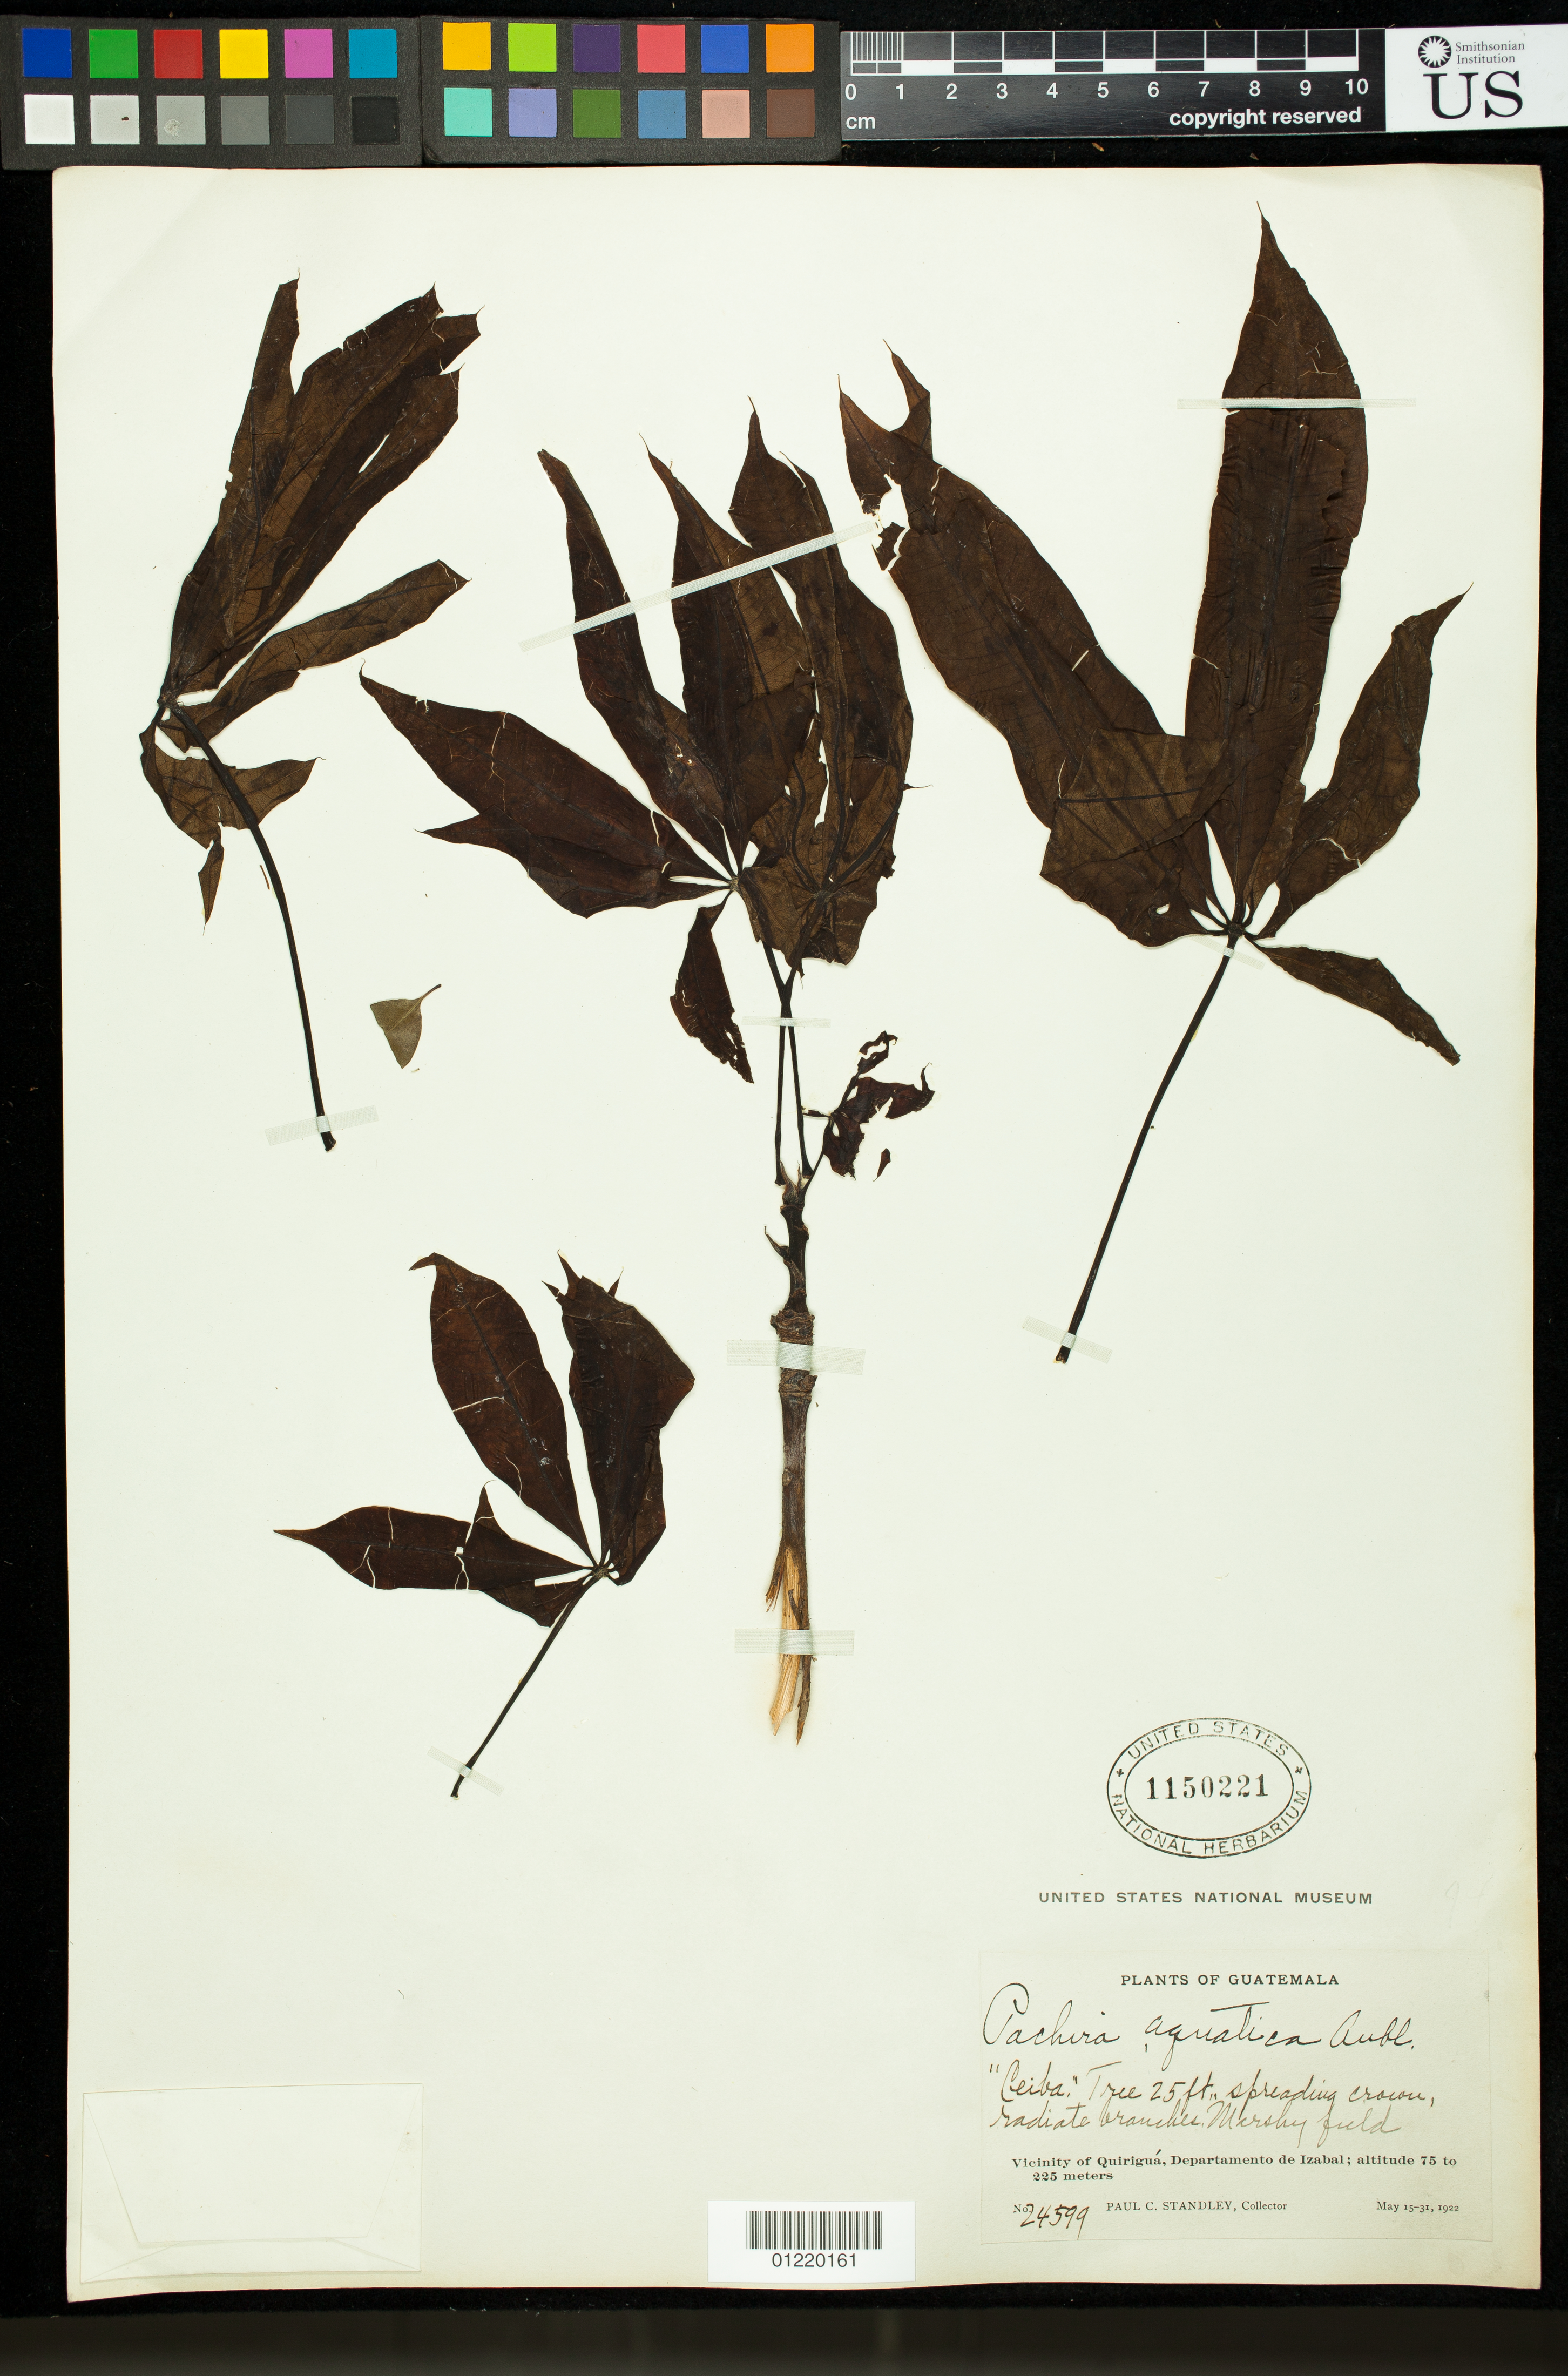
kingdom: Plantae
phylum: Tracheophyta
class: Magnoliopsida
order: Malvales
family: Malvaceae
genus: Ceiba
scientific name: Ceiba sp.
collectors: P. C. Standley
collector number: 24599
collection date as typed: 1922-05-15/1922-05-31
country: Guatemala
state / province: Izabal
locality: Marshy field, vicinity of Quiriguá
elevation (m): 75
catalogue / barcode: US 1150221